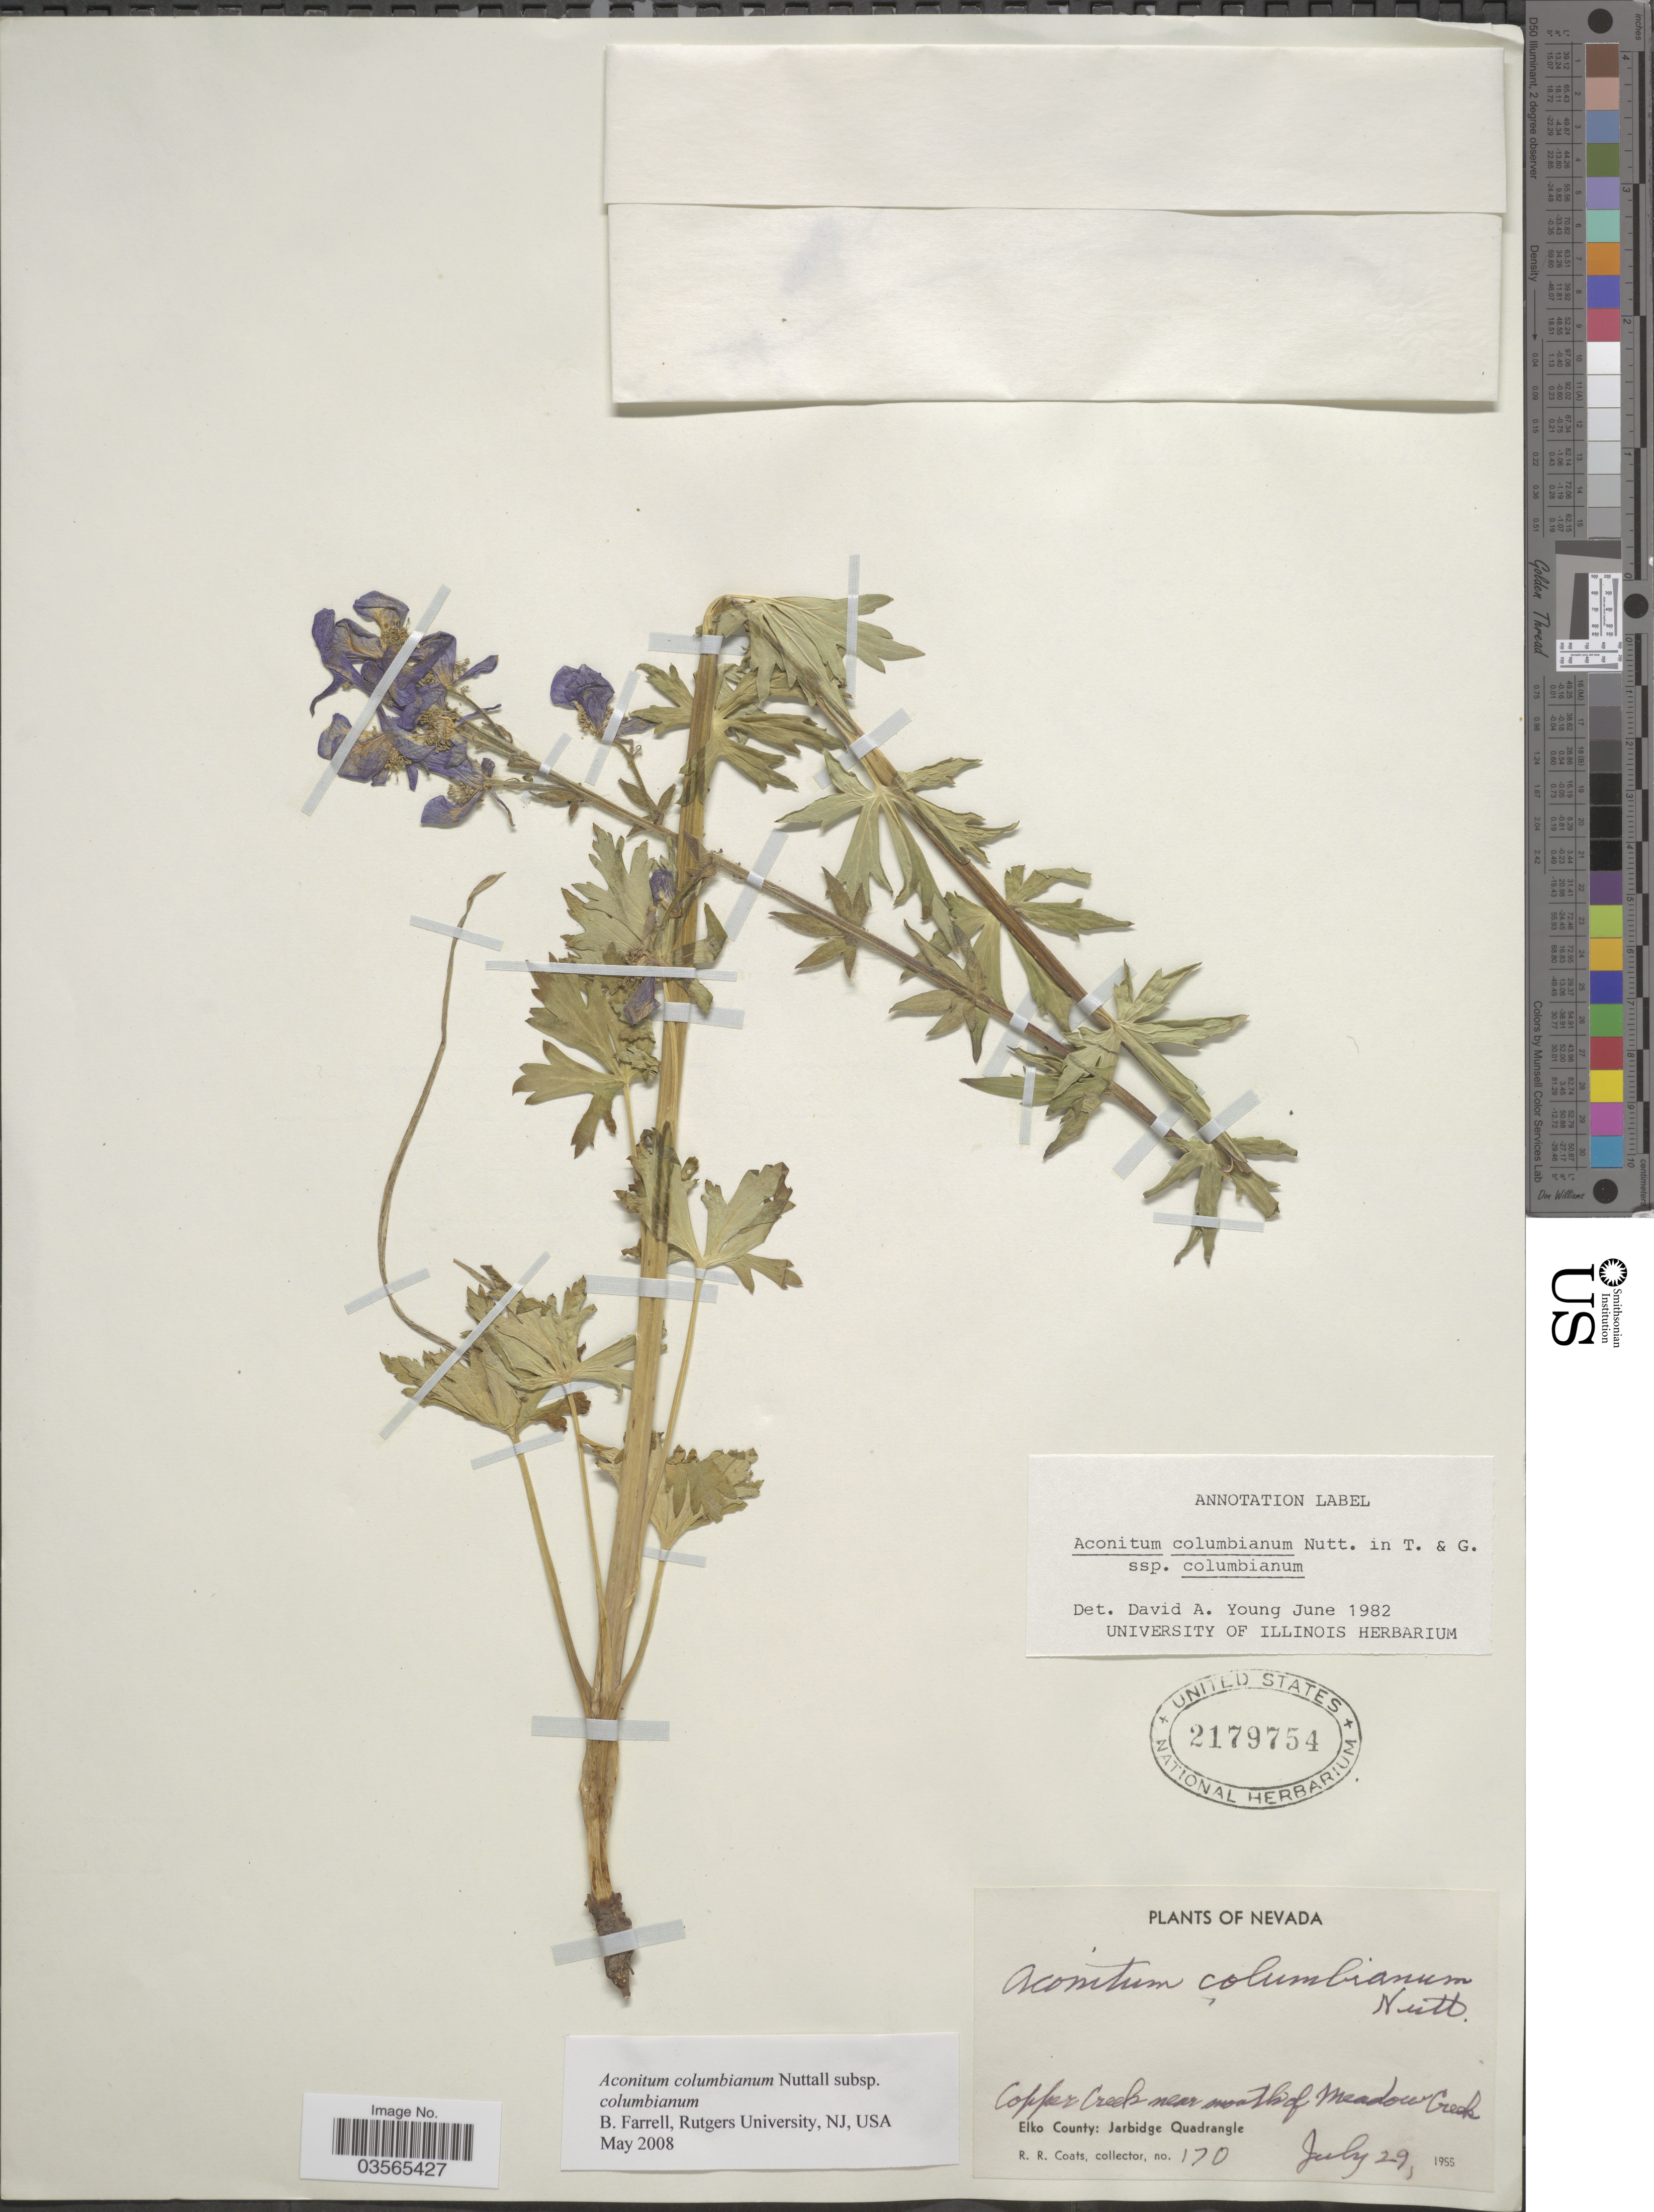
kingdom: Plantae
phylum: Tracheophyta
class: Magnoliopsida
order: Ranunculales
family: Ranunculaceae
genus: Aconitum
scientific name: Aconitum columbianum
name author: Nutt.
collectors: R. Coats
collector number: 170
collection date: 1955-07-29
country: United States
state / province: Nevada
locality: Copper Creek near mouth of Meadow Creek. Elko County: Jarbridge Quadrangle.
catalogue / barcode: US 2179754